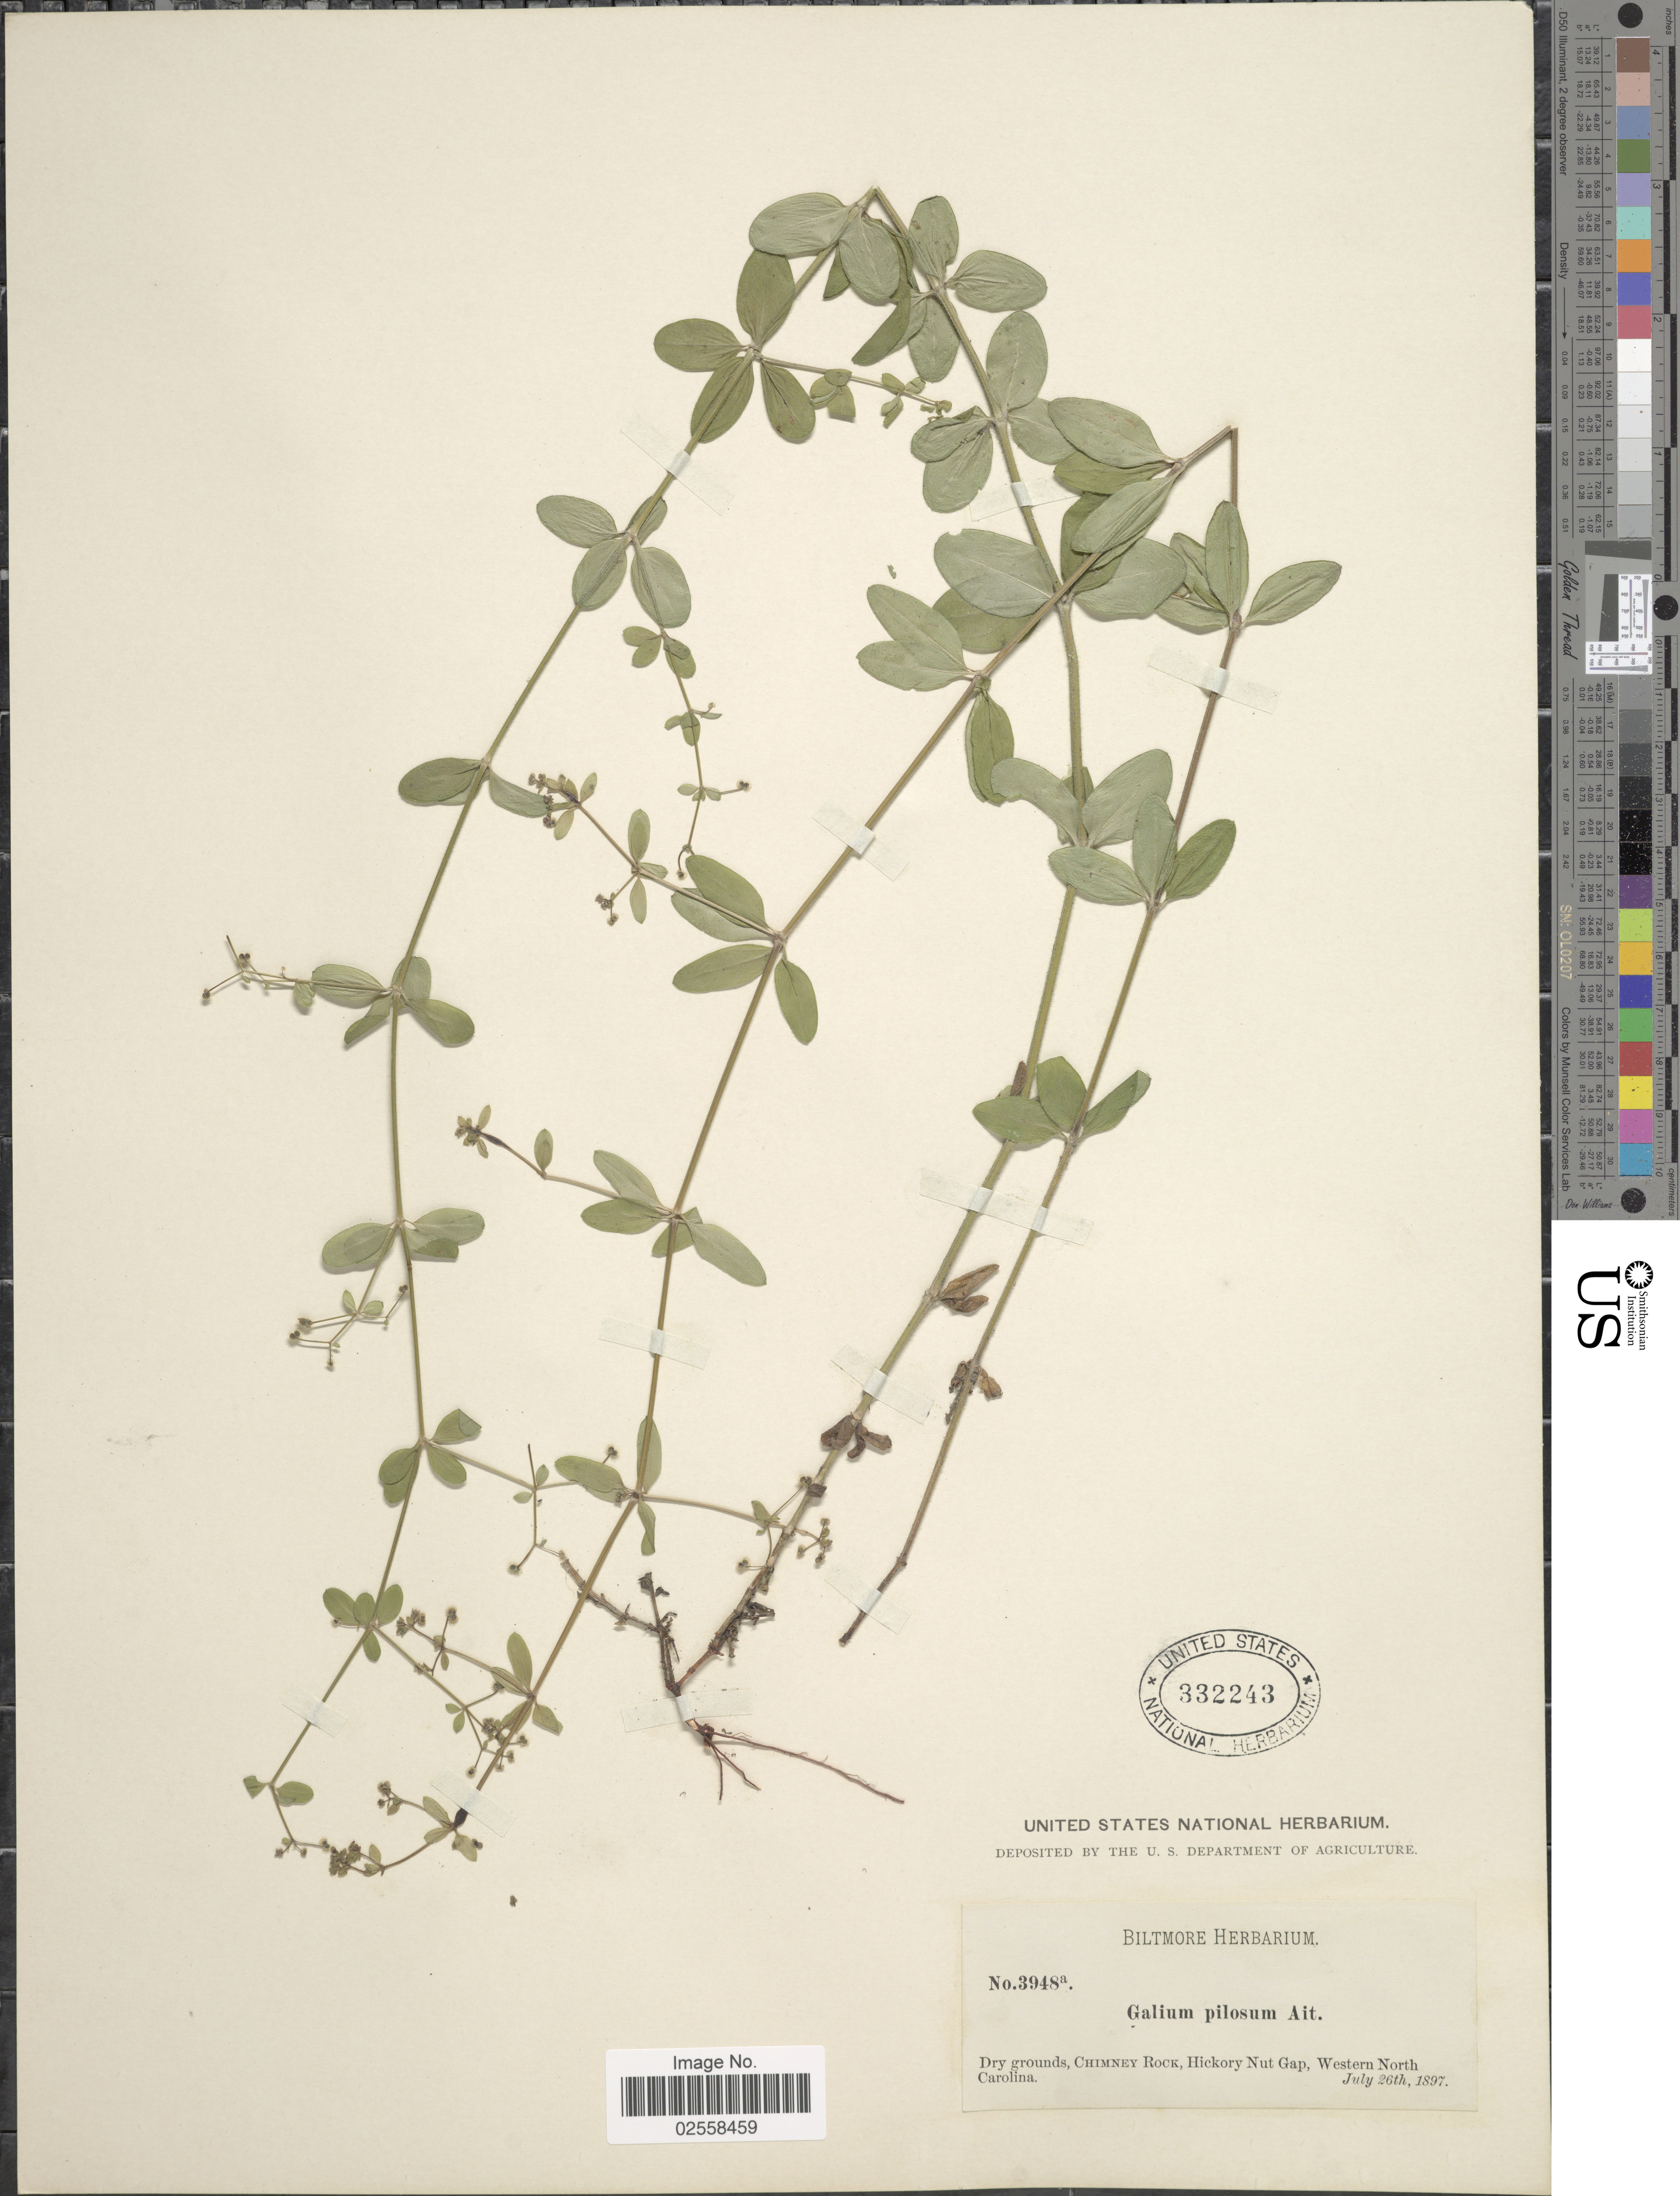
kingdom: Plantae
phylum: Tracheophyta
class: Magnoliopsida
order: Gentianales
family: Rubiaceae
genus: Galium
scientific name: Galium pilosum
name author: Aiton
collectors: ex herb. Biltmore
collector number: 3948a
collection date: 1897-07-26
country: United States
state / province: North Carolina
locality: Dry grounds, Chimney Rock, Hickory Nut Gap, Western North Carolina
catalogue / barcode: US 332243